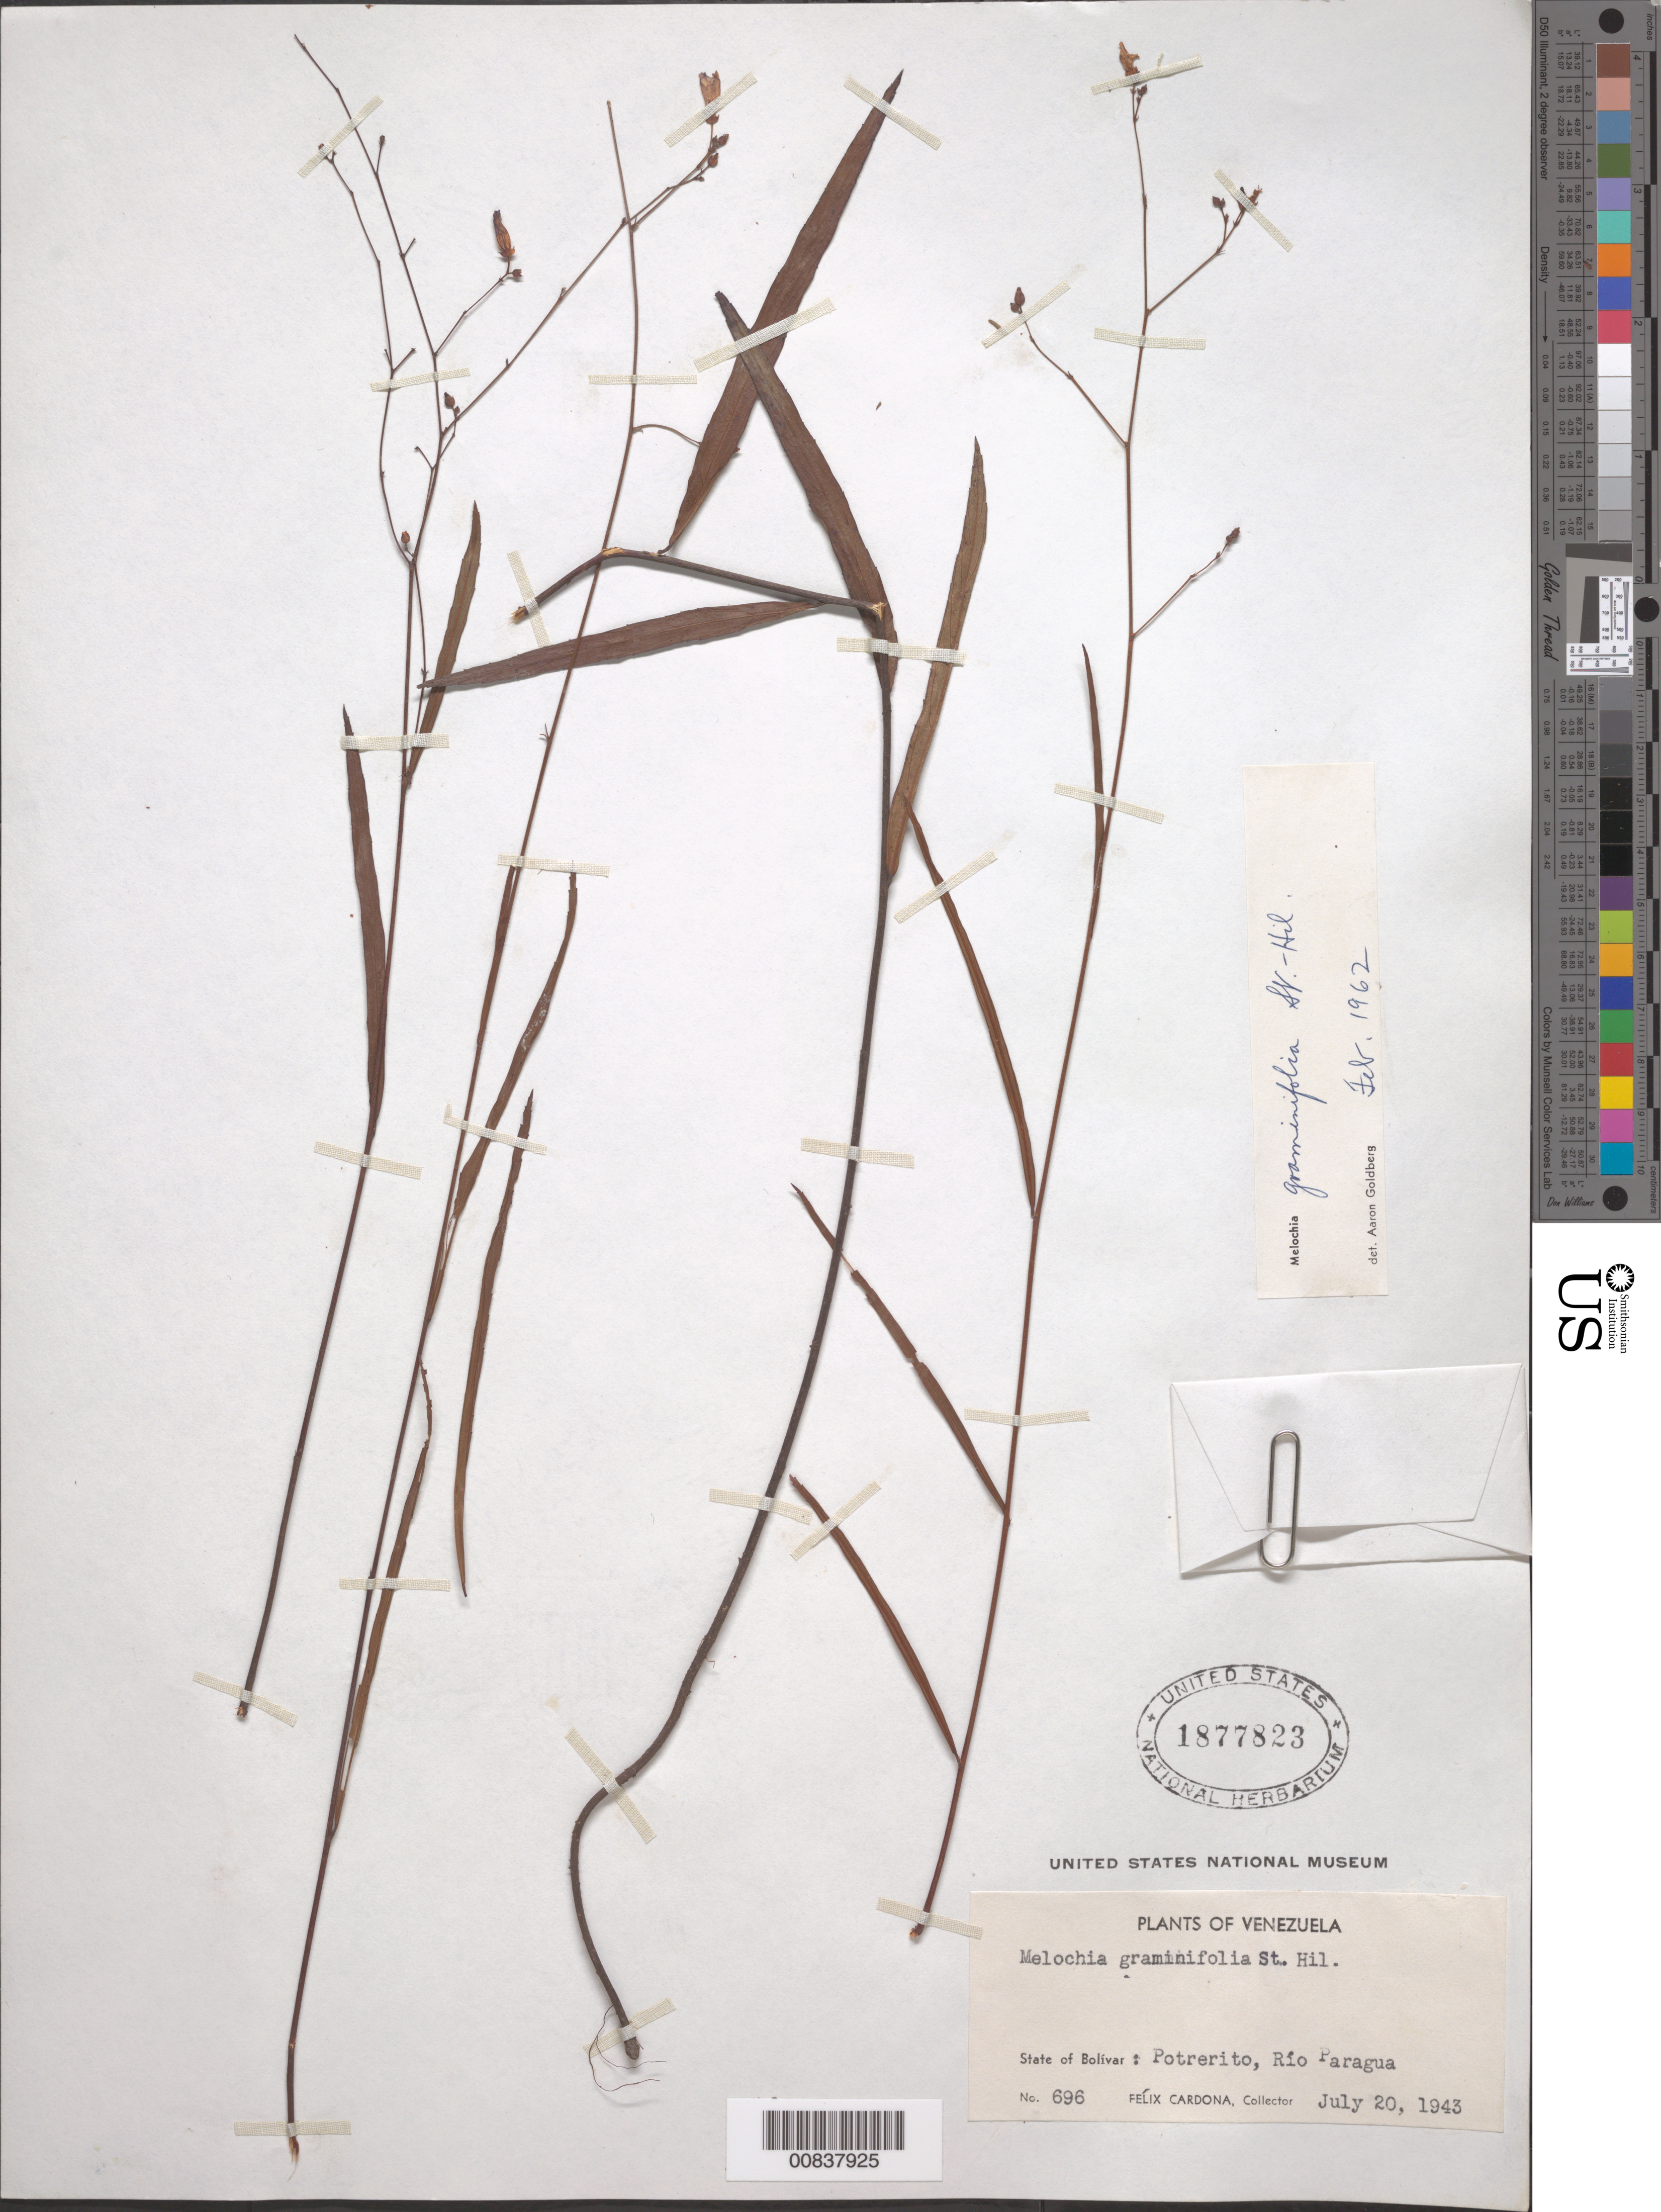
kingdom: Plantae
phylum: Tracheophyta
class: Magnoliopsida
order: Malvales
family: Malvaceae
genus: Melochia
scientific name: Melochia graminifolia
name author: A. St.-Hil.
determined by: Goldberg, Aaron, (US), NMNH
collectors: F. Cardona Puig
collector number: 696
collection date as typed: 20-Jul-43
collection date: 1943-07-20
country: Venezuela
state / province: Bolívar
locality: Río Paragua, Potrerito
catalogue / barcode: US 1877823